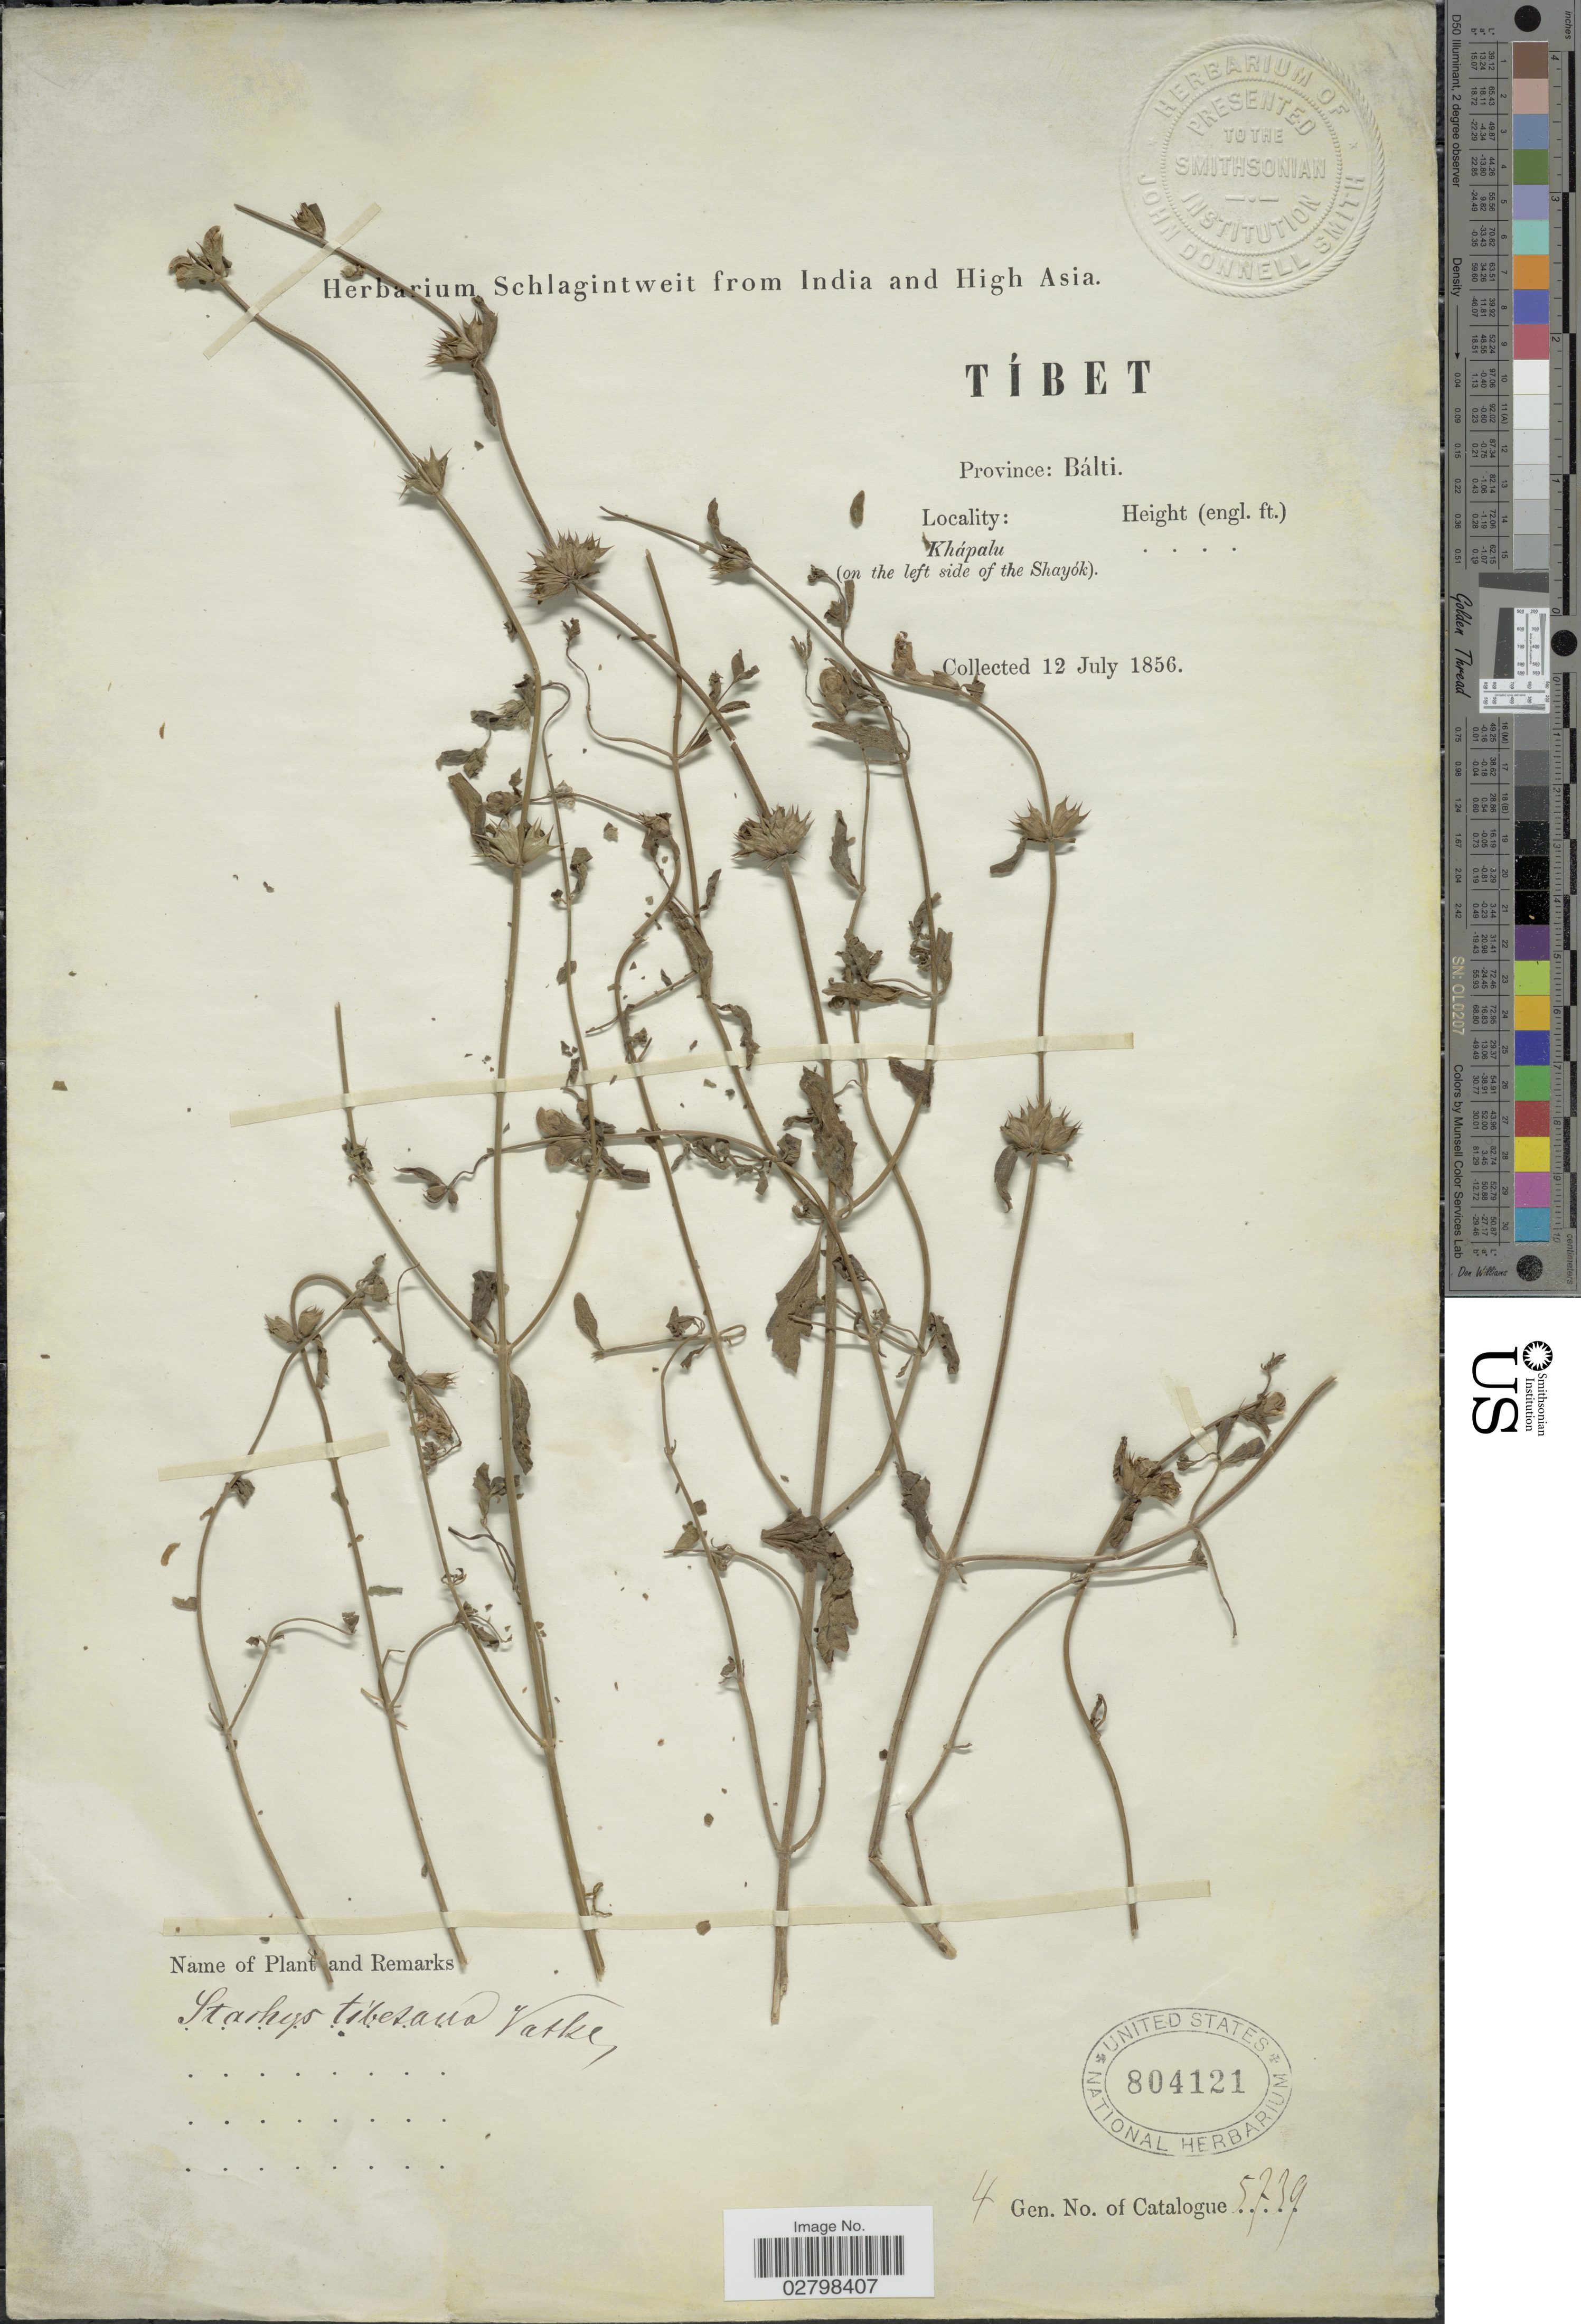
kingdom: Plantae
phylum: Tracheophyta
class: Magnoliopsida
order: Lamiales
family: Lamiaceae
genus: Stachys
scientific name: Stachys tibetica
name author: Vatke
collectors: ex herb. Schlagintweit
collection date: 1856-07-12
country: China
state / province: Xizang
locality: Tibet. Province: Bálti. Khápalu (on the left side of the Shayók).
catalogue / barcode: US 804121